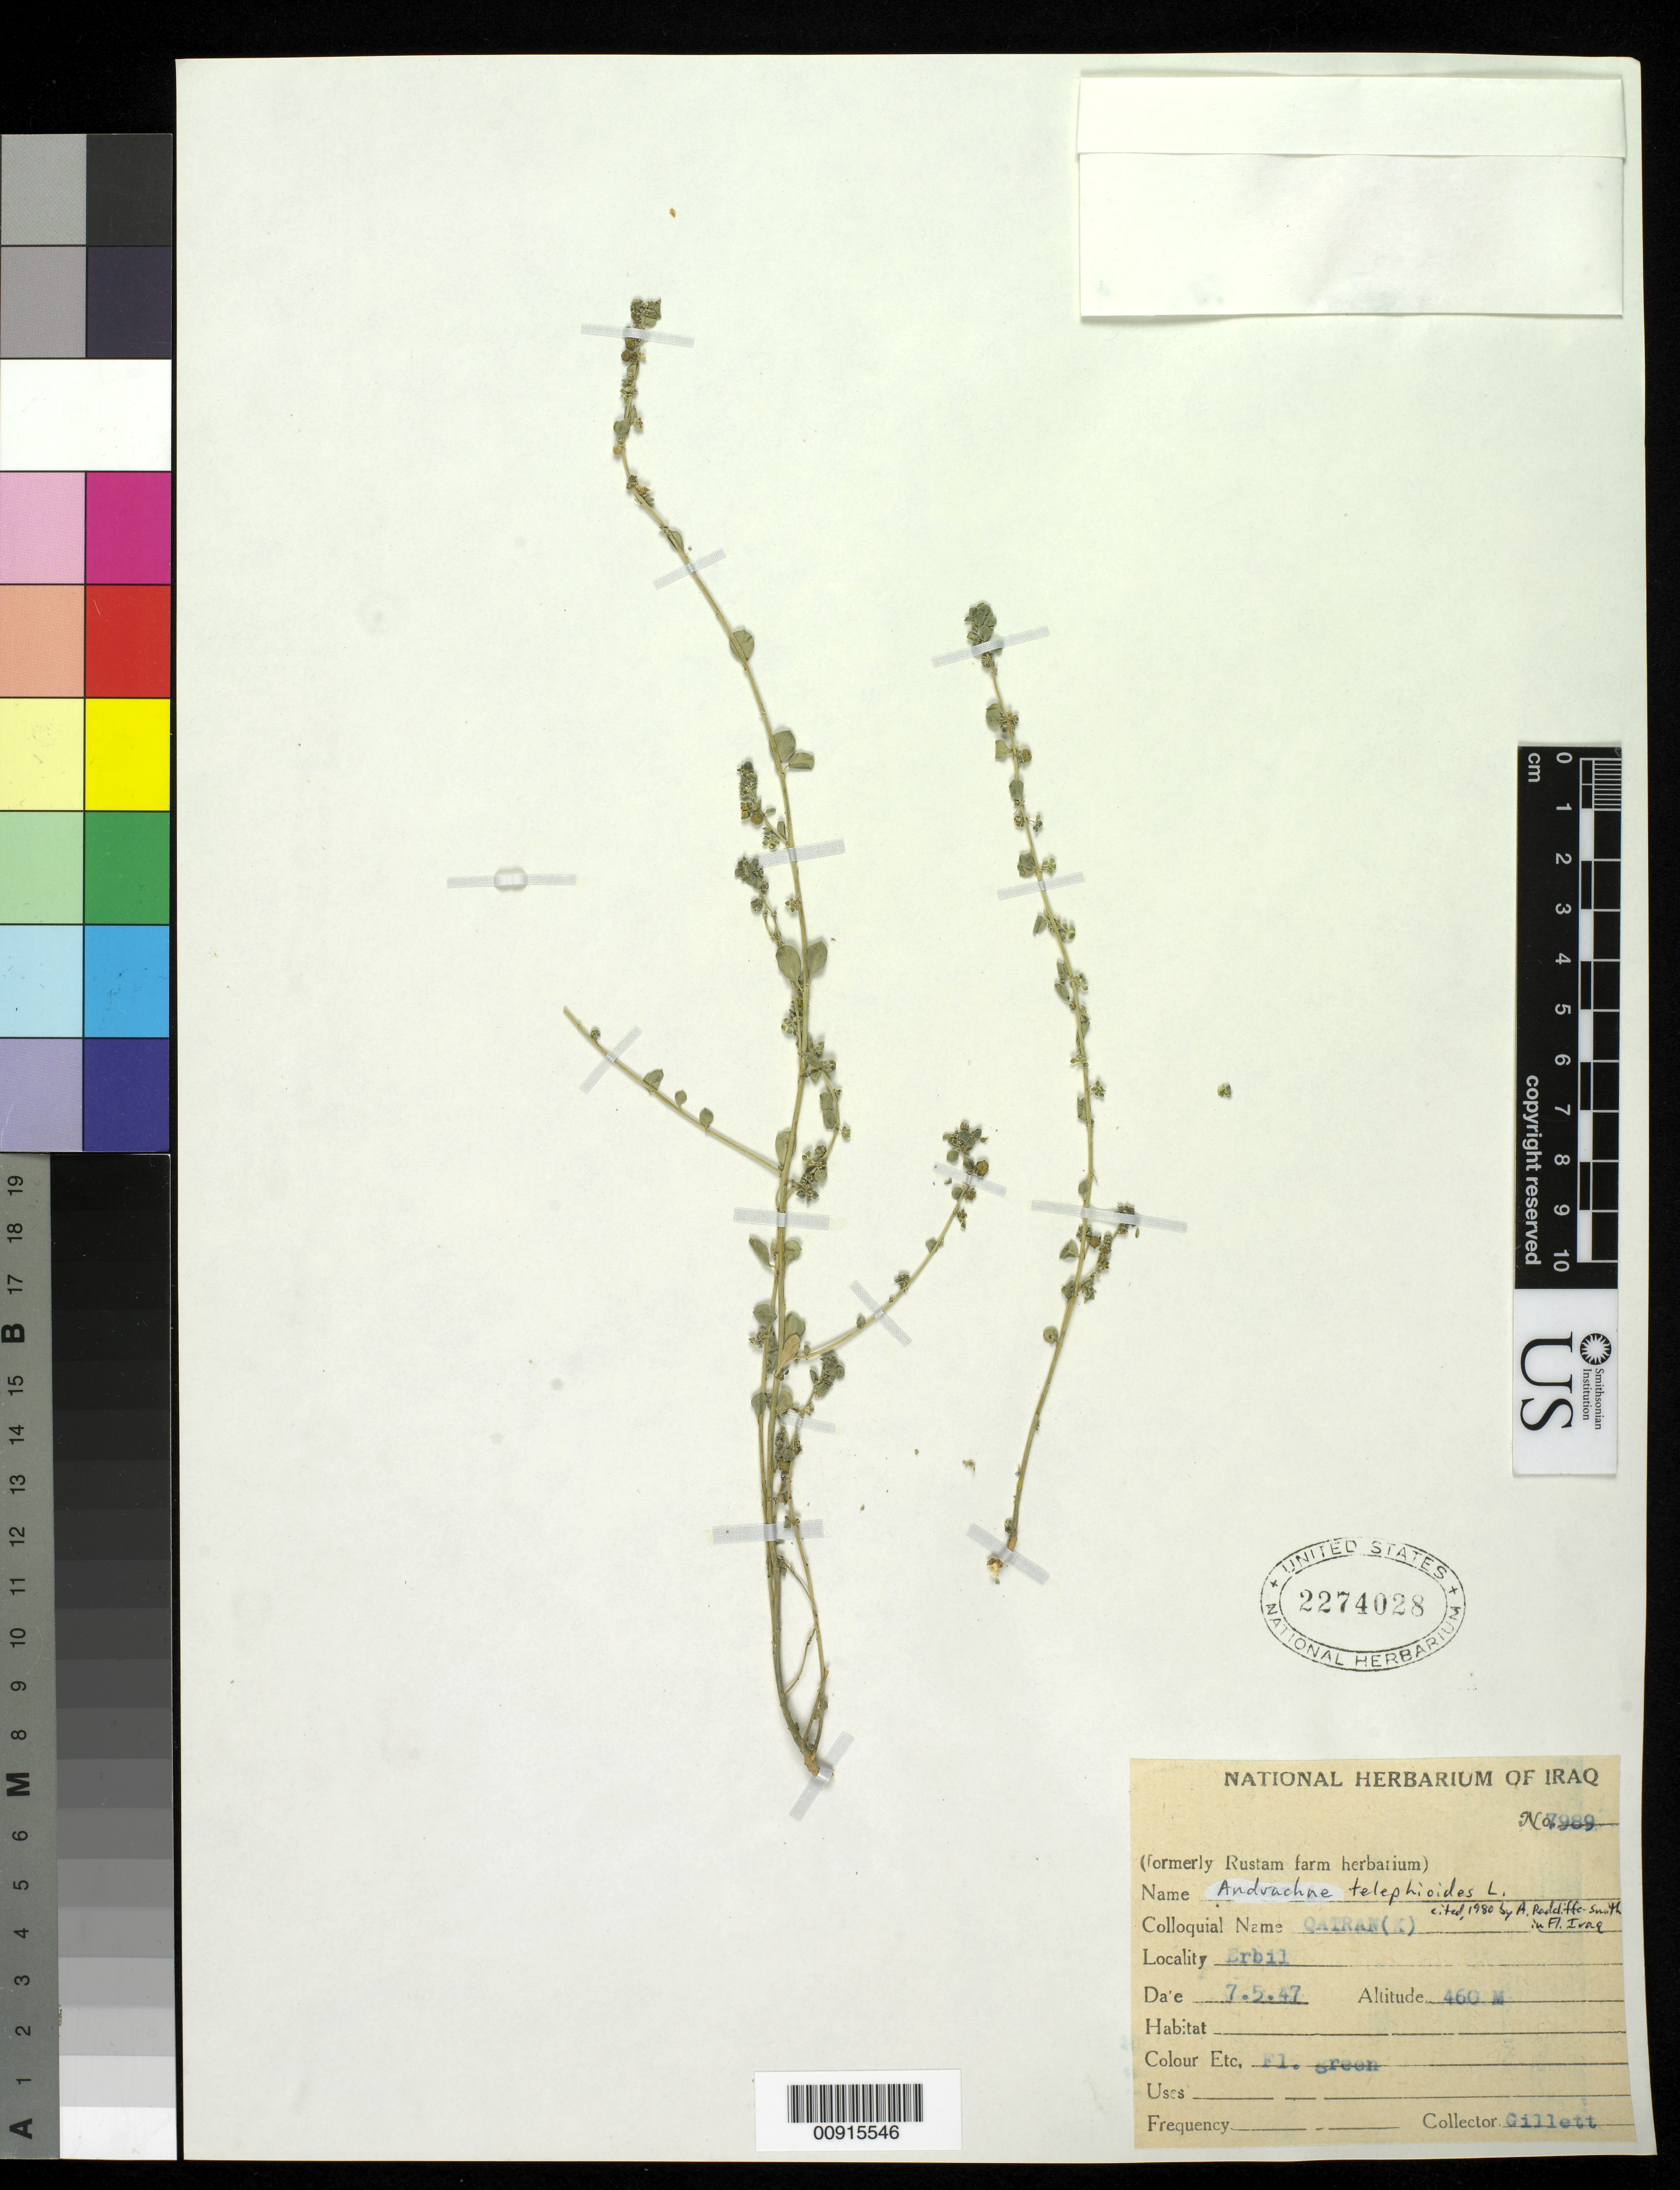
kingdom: Plantae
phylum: Tracheophyta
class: Magnoliopsida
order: Malpighiales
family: Phyllanthaceae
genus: Andrachne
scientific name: Andrachne telephioides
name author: L.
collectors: Gillett, --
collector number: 7989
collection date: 1947-05-07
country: Iraq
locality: Erbil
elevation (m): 460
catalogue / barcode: US 2274028